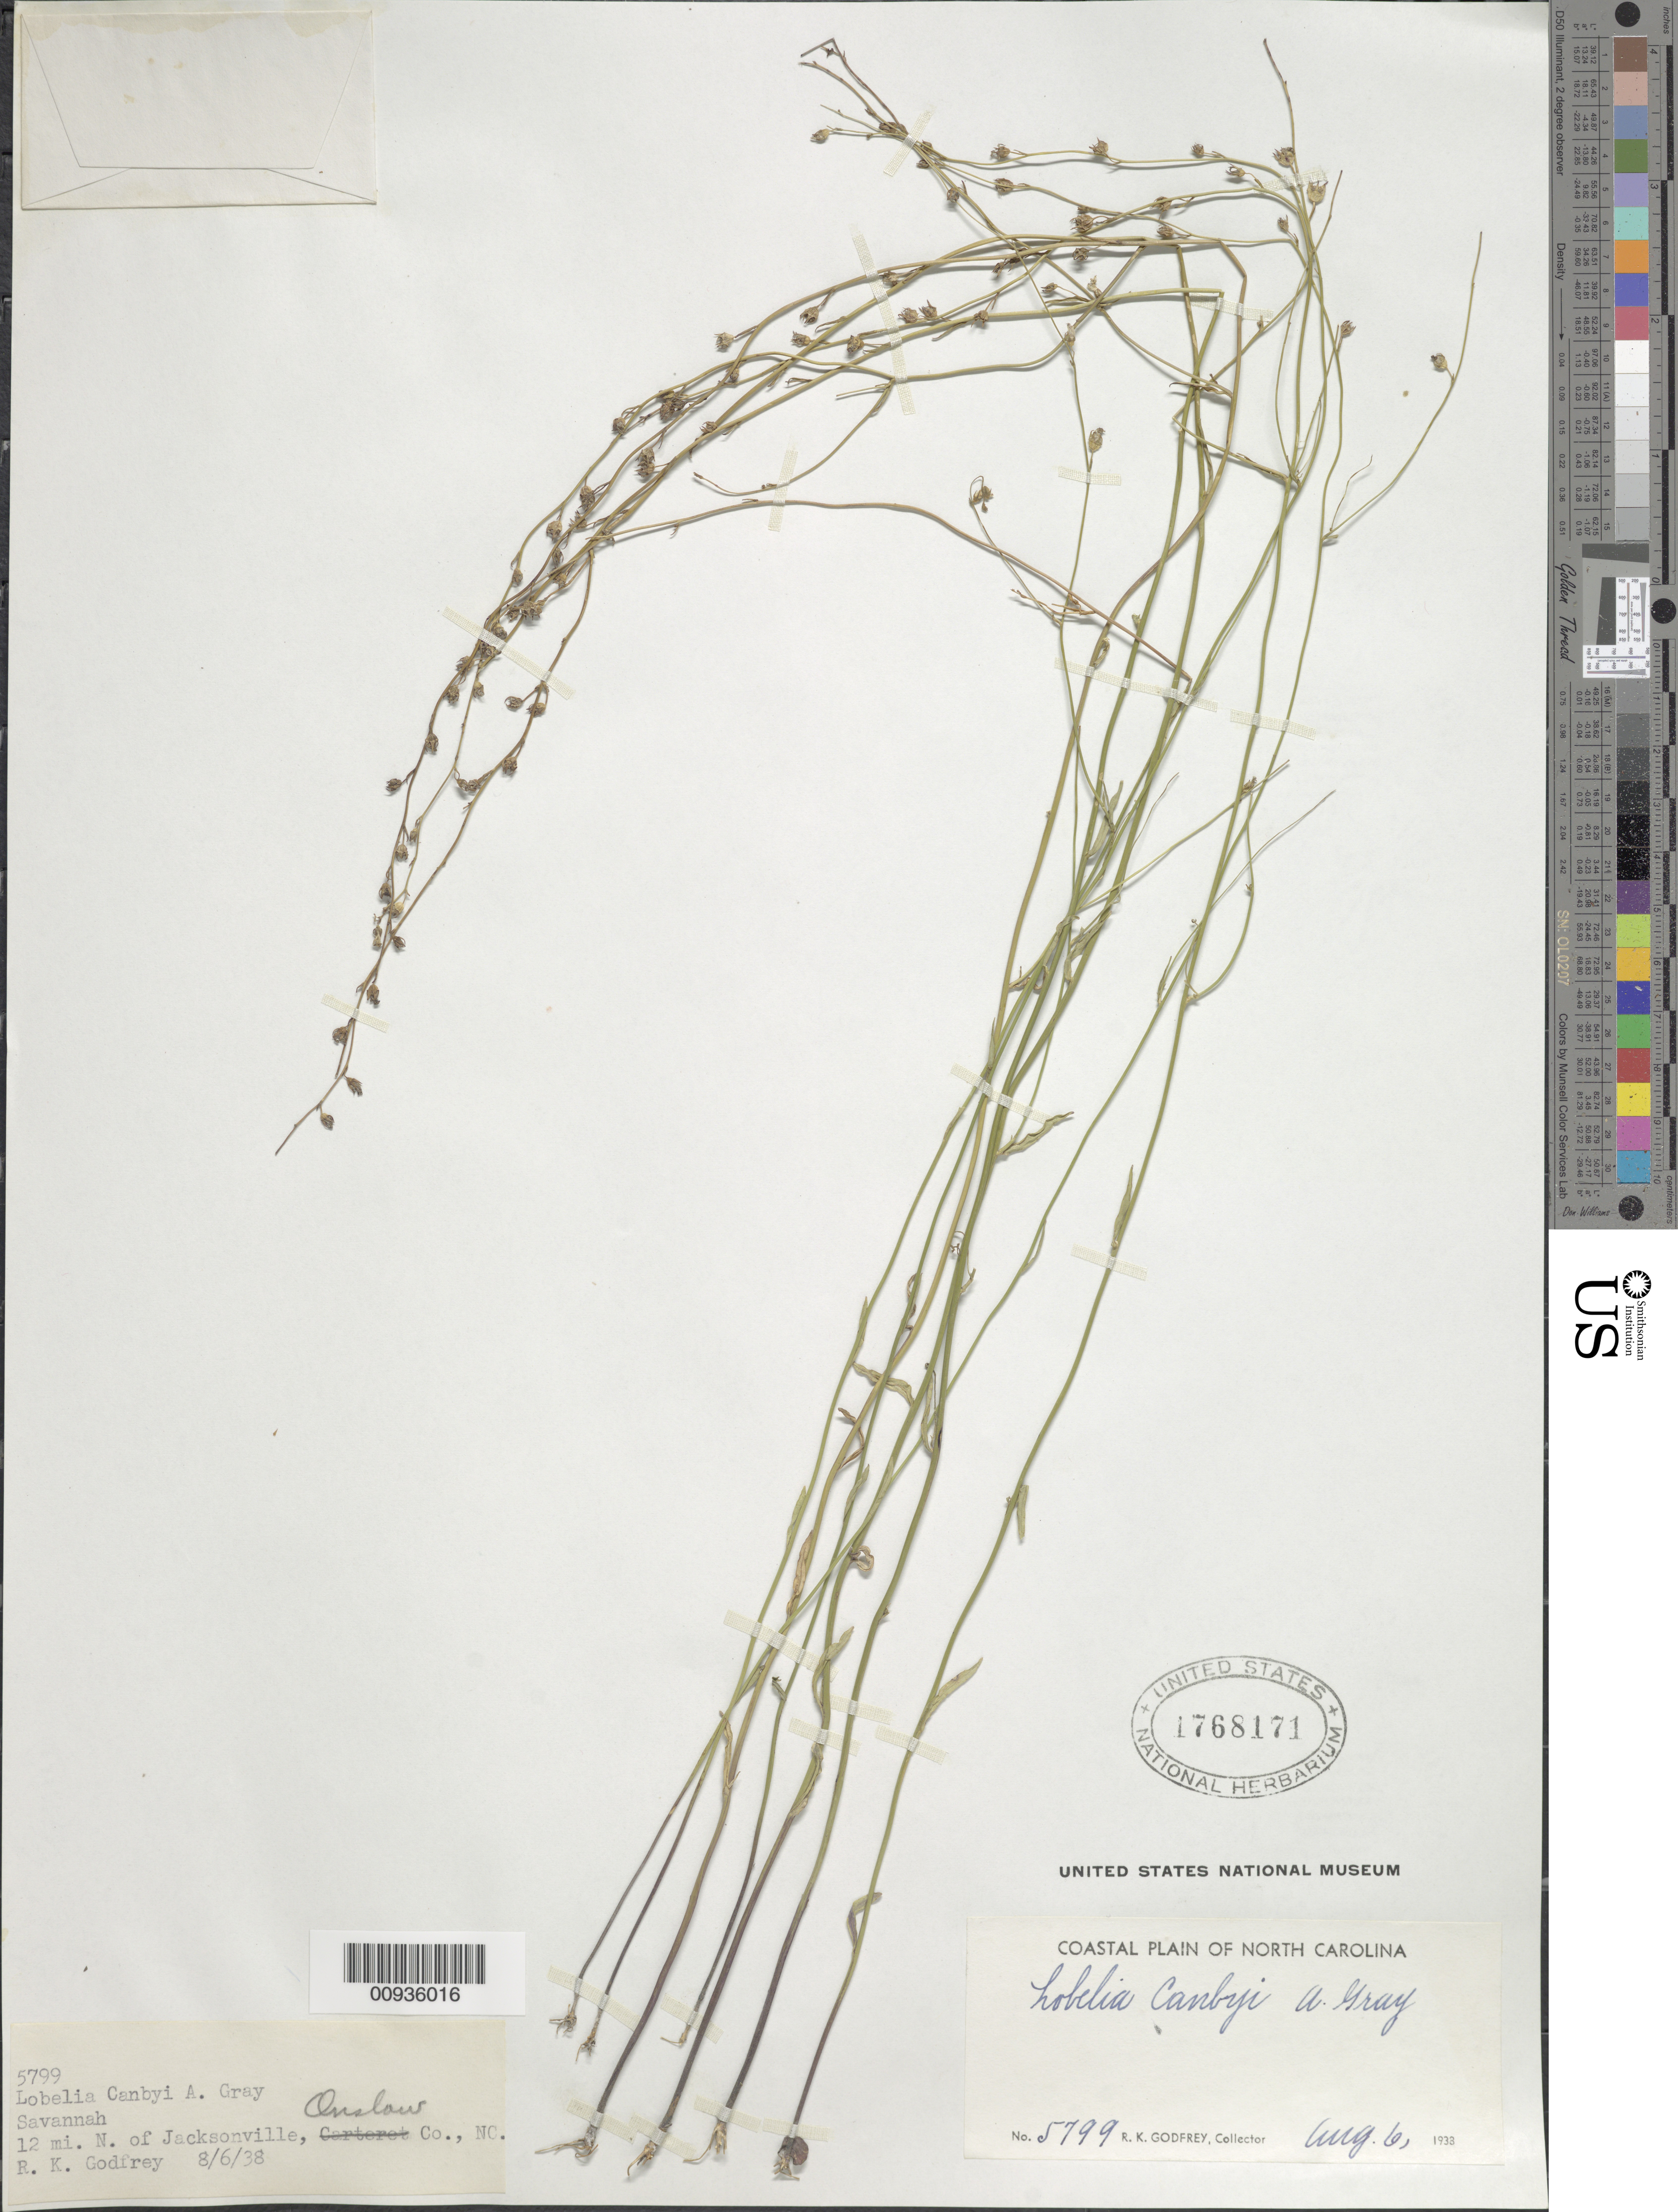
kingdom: Plantae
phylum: Tracheophyta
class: Magnoliopsida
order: Asterales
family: Campanulaceae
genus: Lobelia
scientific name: Lobelia canbyi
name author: A. Gray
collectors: R. K. Godfrey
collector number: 5799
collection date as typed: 06 Aug 1938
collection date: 1938-08-06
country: United States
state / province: North Carolina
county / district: Onslow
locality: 12 mi n of Jacksonville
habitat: Savannah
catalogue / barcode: US 1768171